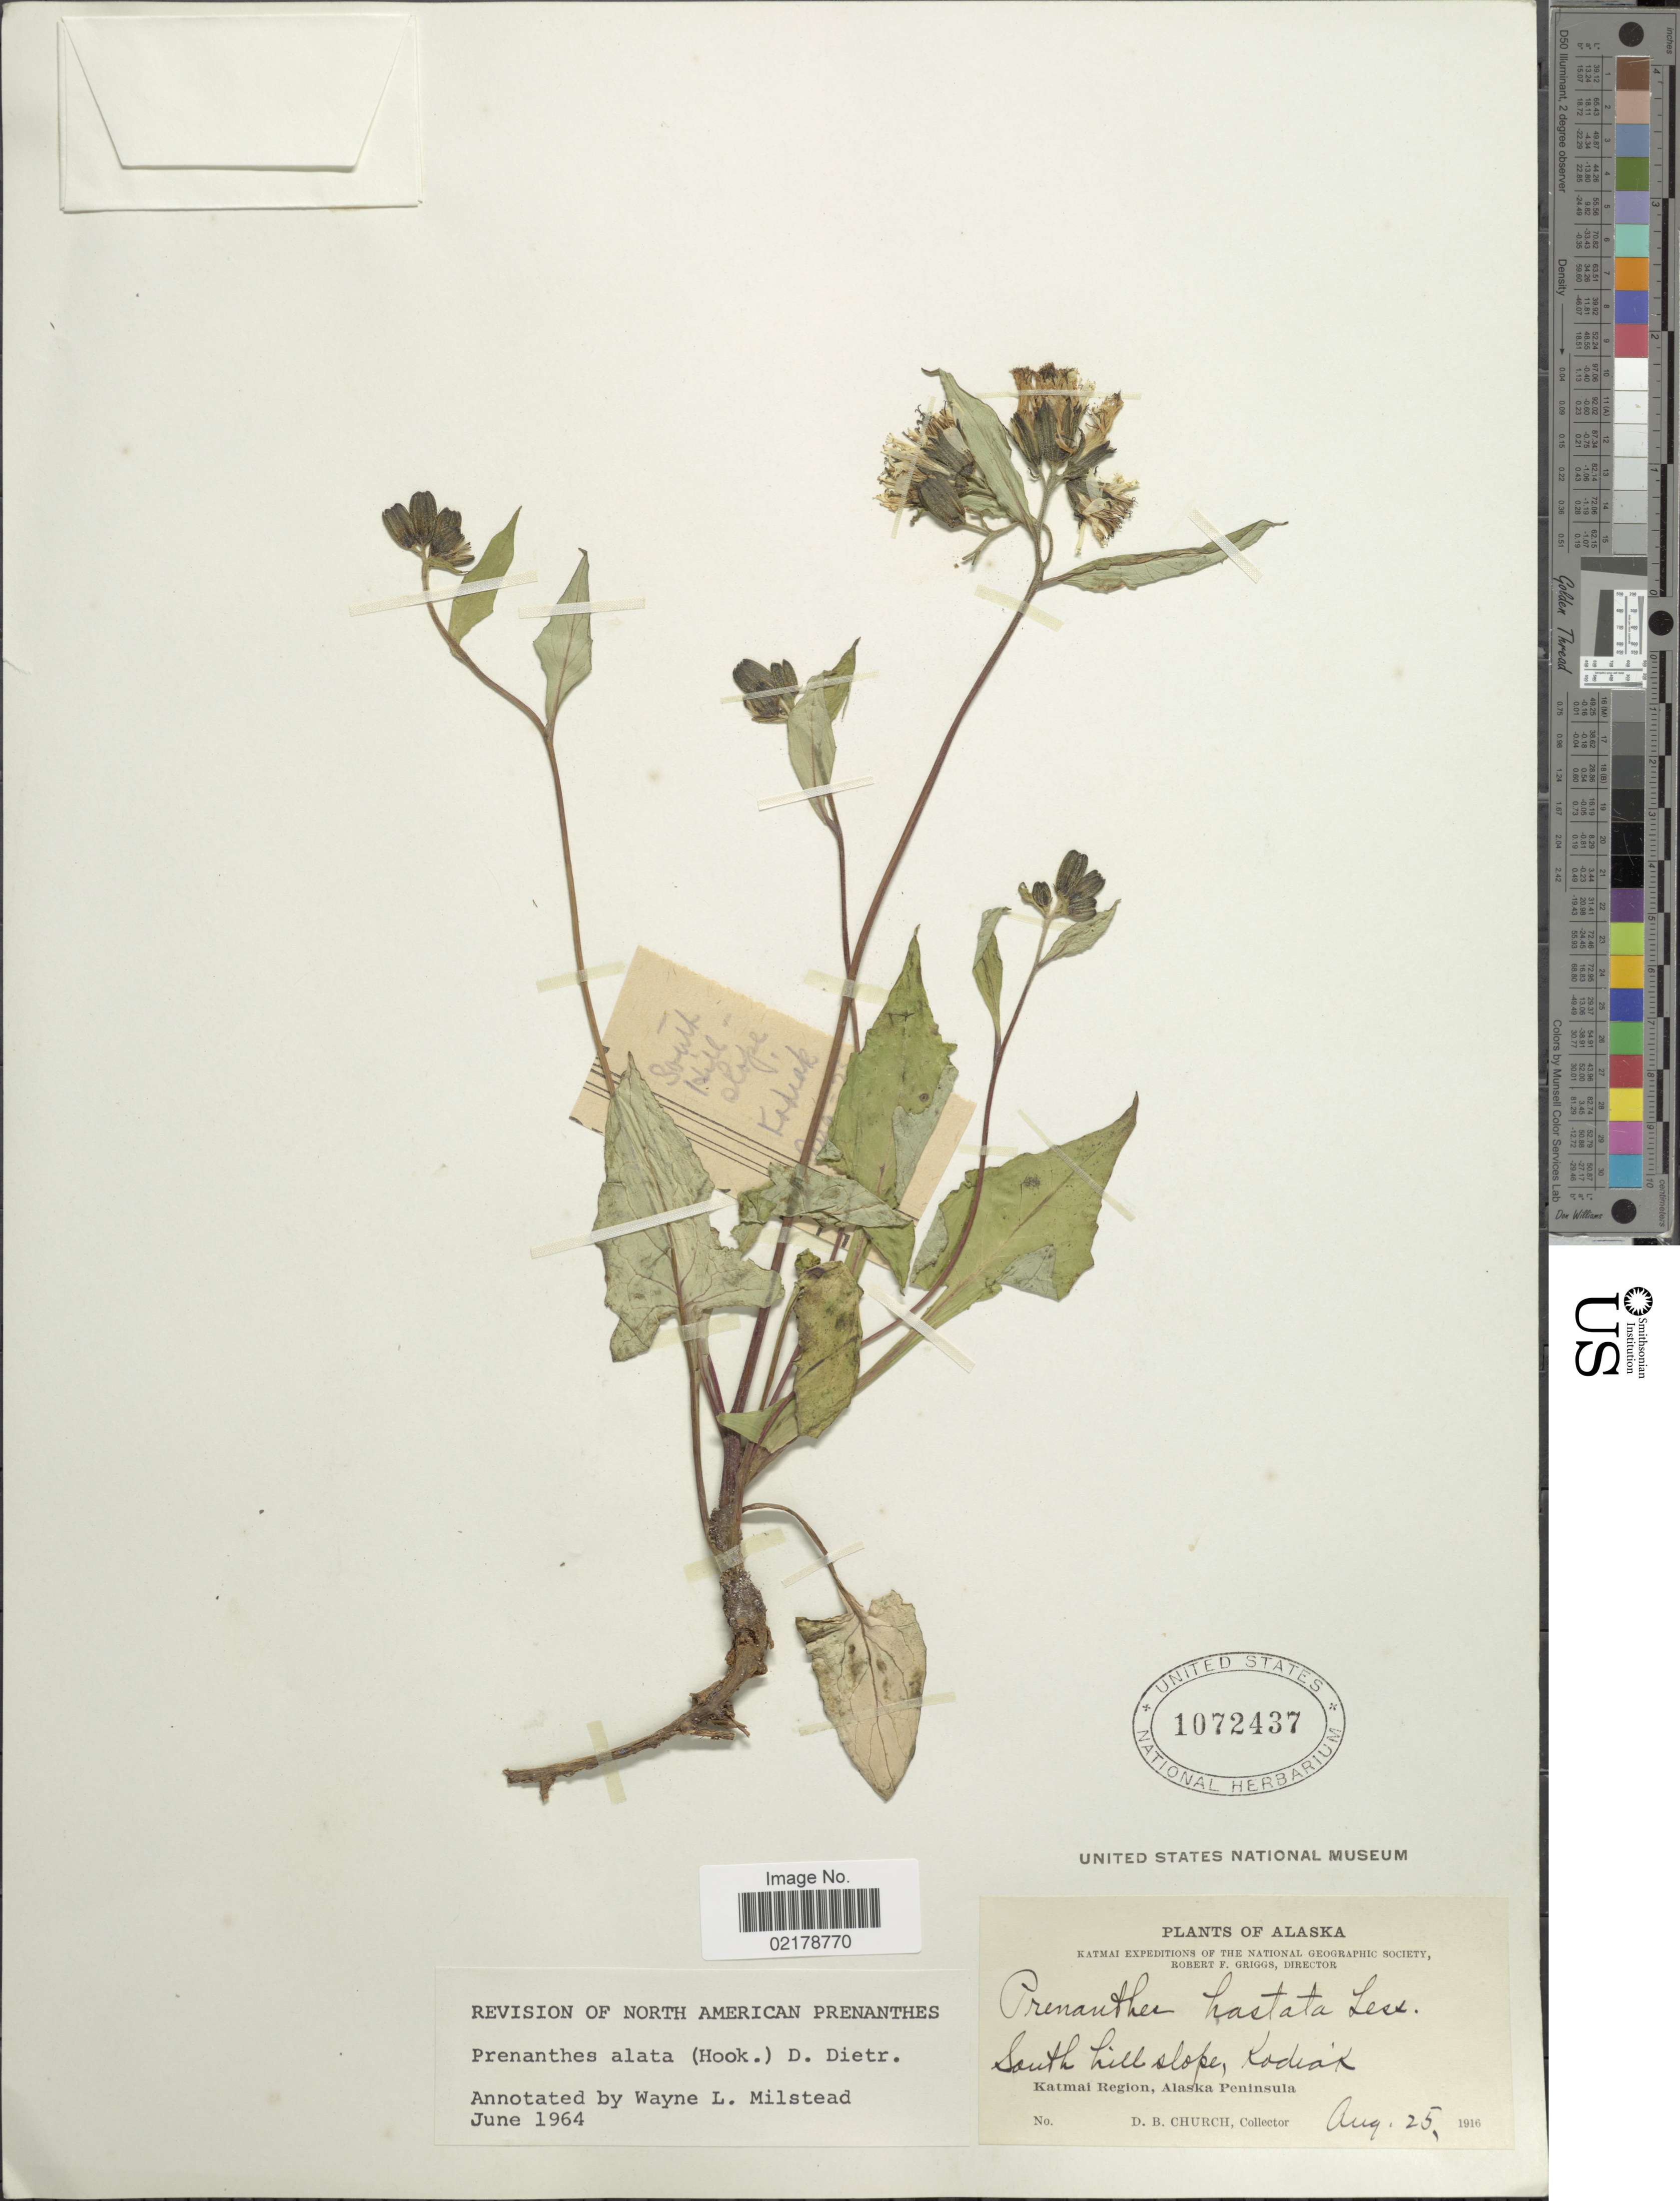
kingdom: Plantae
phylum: Tracheophyta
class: Magnoliopsida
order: Asterales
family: Asteraceae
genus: Nabalus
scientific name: Nabalus alatus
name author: Hook.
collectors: D. Church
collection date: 1916-08-25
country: United States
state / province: Alaska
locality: South hill slope, Kodiak. Katmai Region, Alaska Peninsula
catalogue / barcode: US 1072437